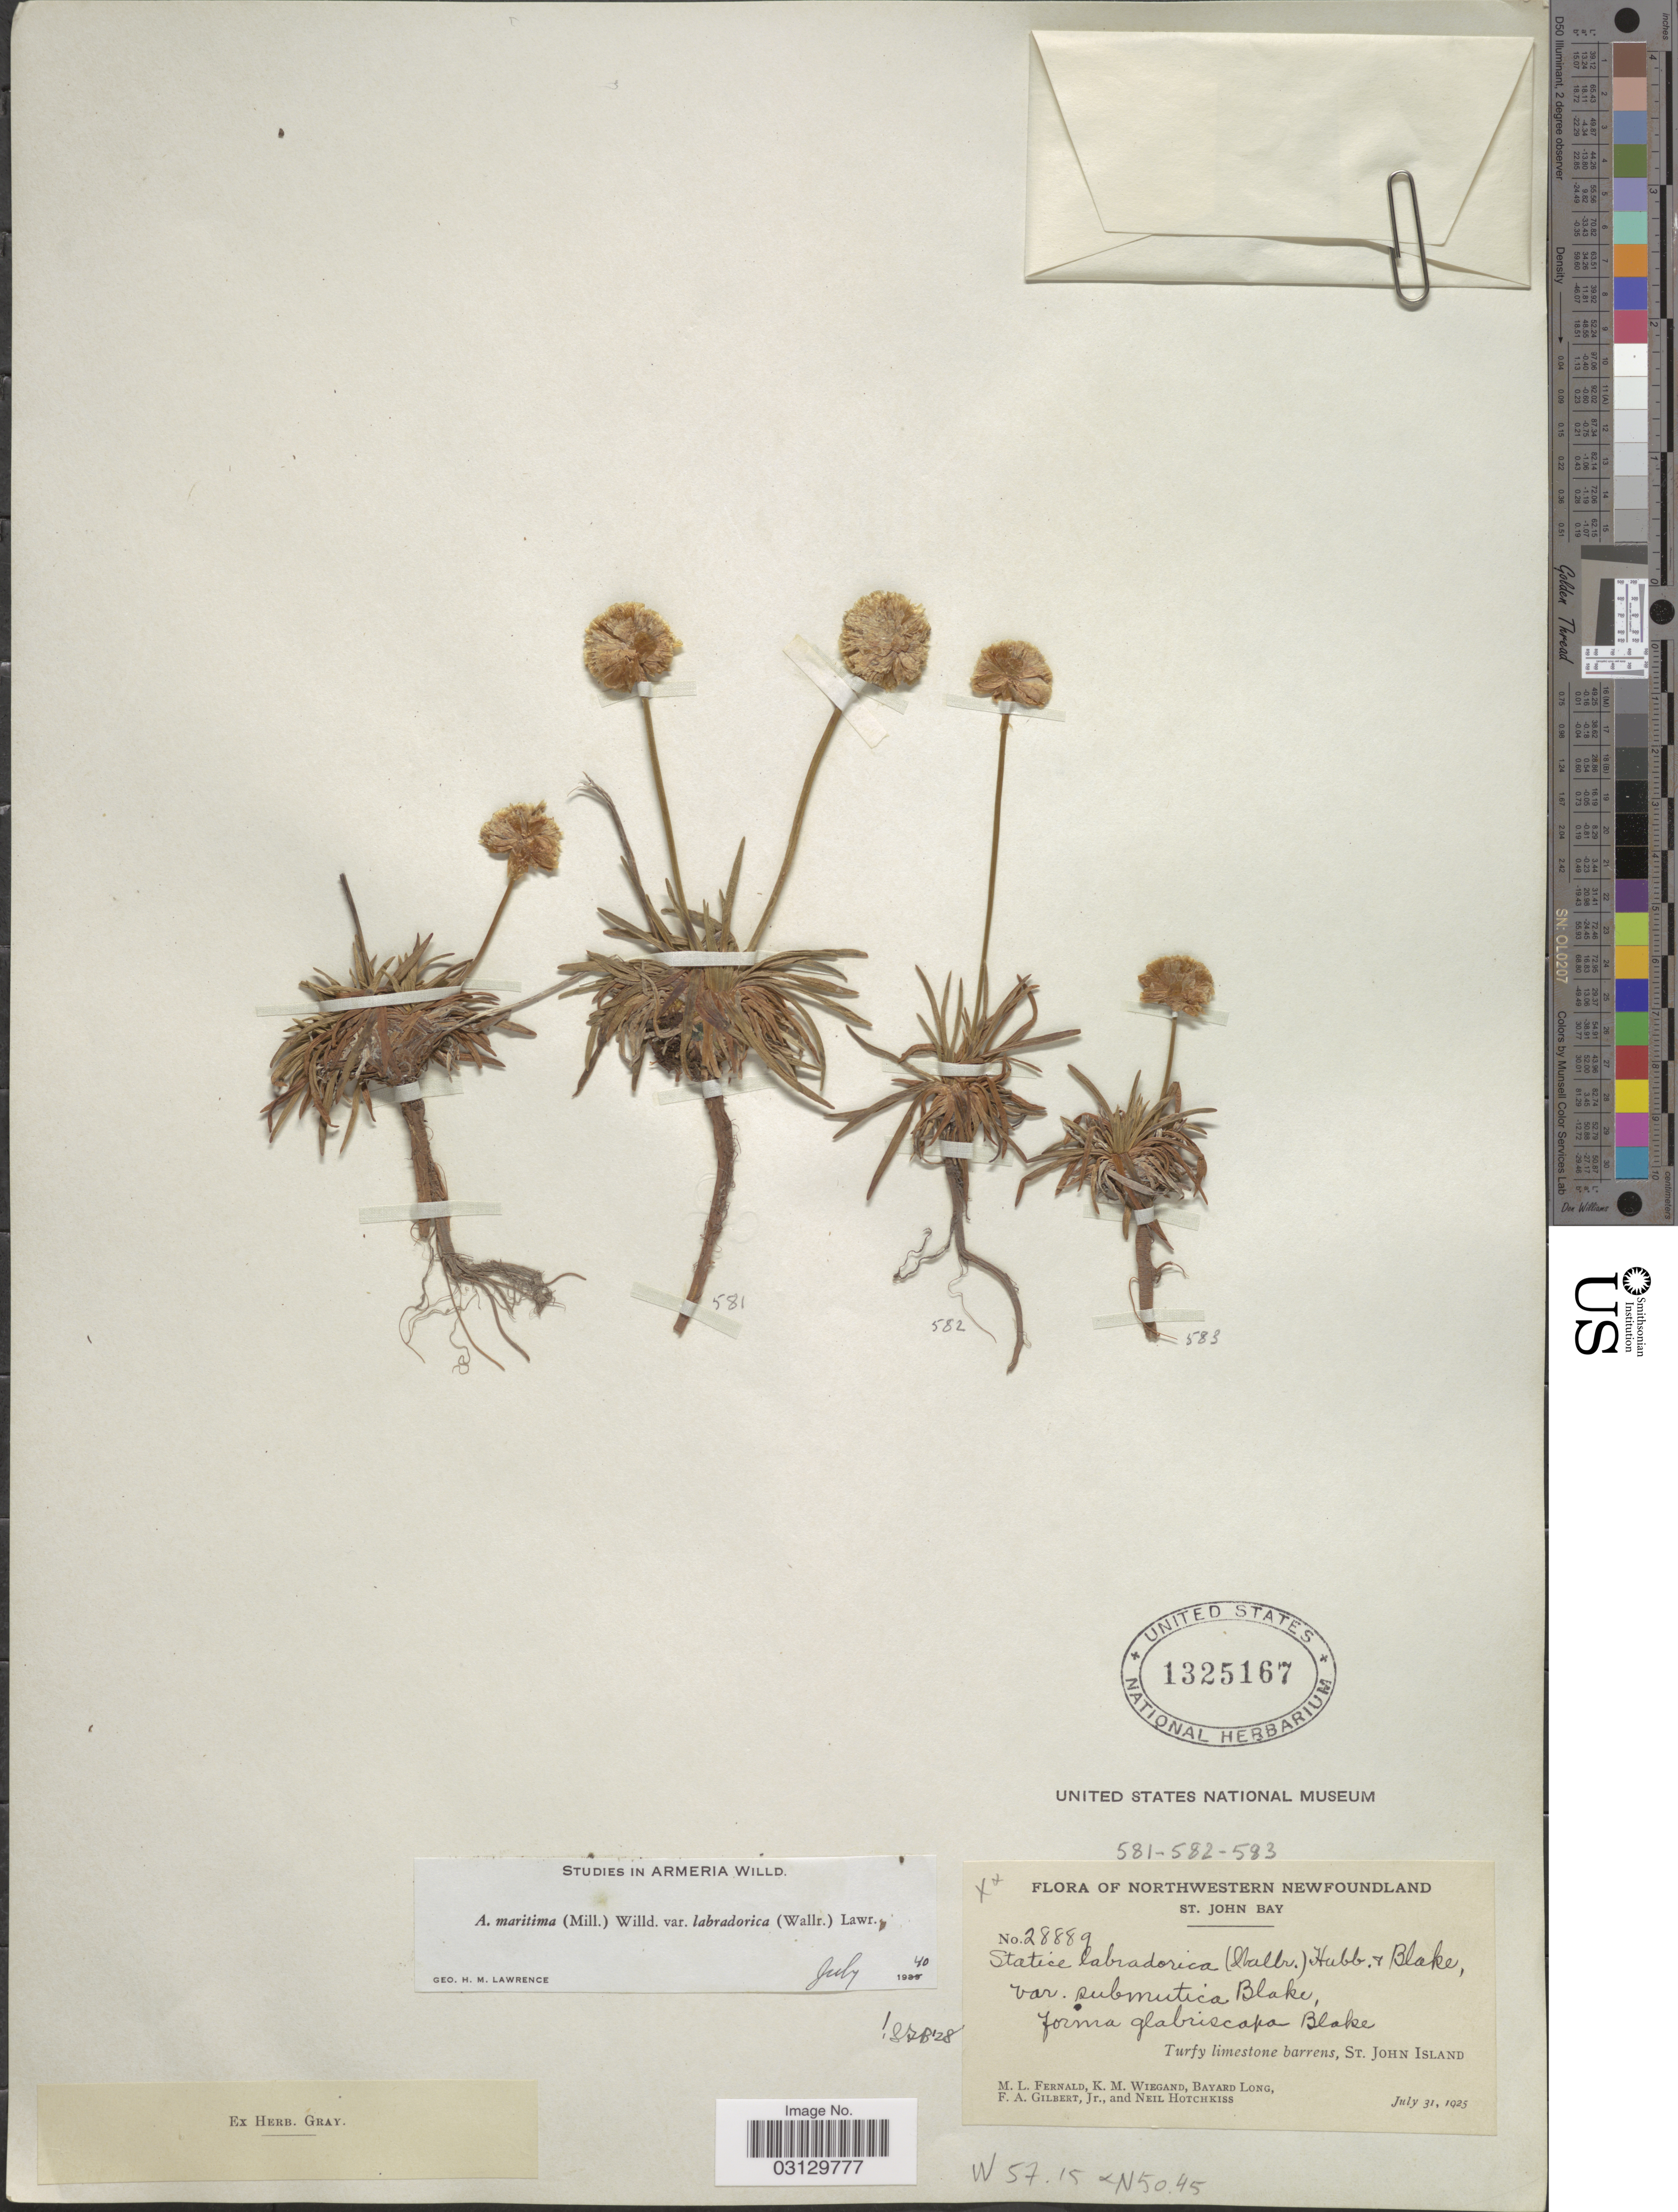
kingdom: Plantae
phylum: Tracheophyta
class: Magnoliopsida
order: Caryophyllales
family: Plumbaginaceae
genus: Armeria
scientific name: Armeria maritima subsp. sibirica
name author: (Turcz. ex Boiss.) Nyman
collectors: M. L. Fernald, K. M. Wiegand, B. Long, F. A. Gilbert & N. Hotchkiss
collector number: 28889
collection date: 1925-07-31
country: Canada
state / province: Newfoundland and Labrador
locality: Northwestern Newfoundland. St. John Bay. St. John Island.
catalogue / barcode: US 1325167